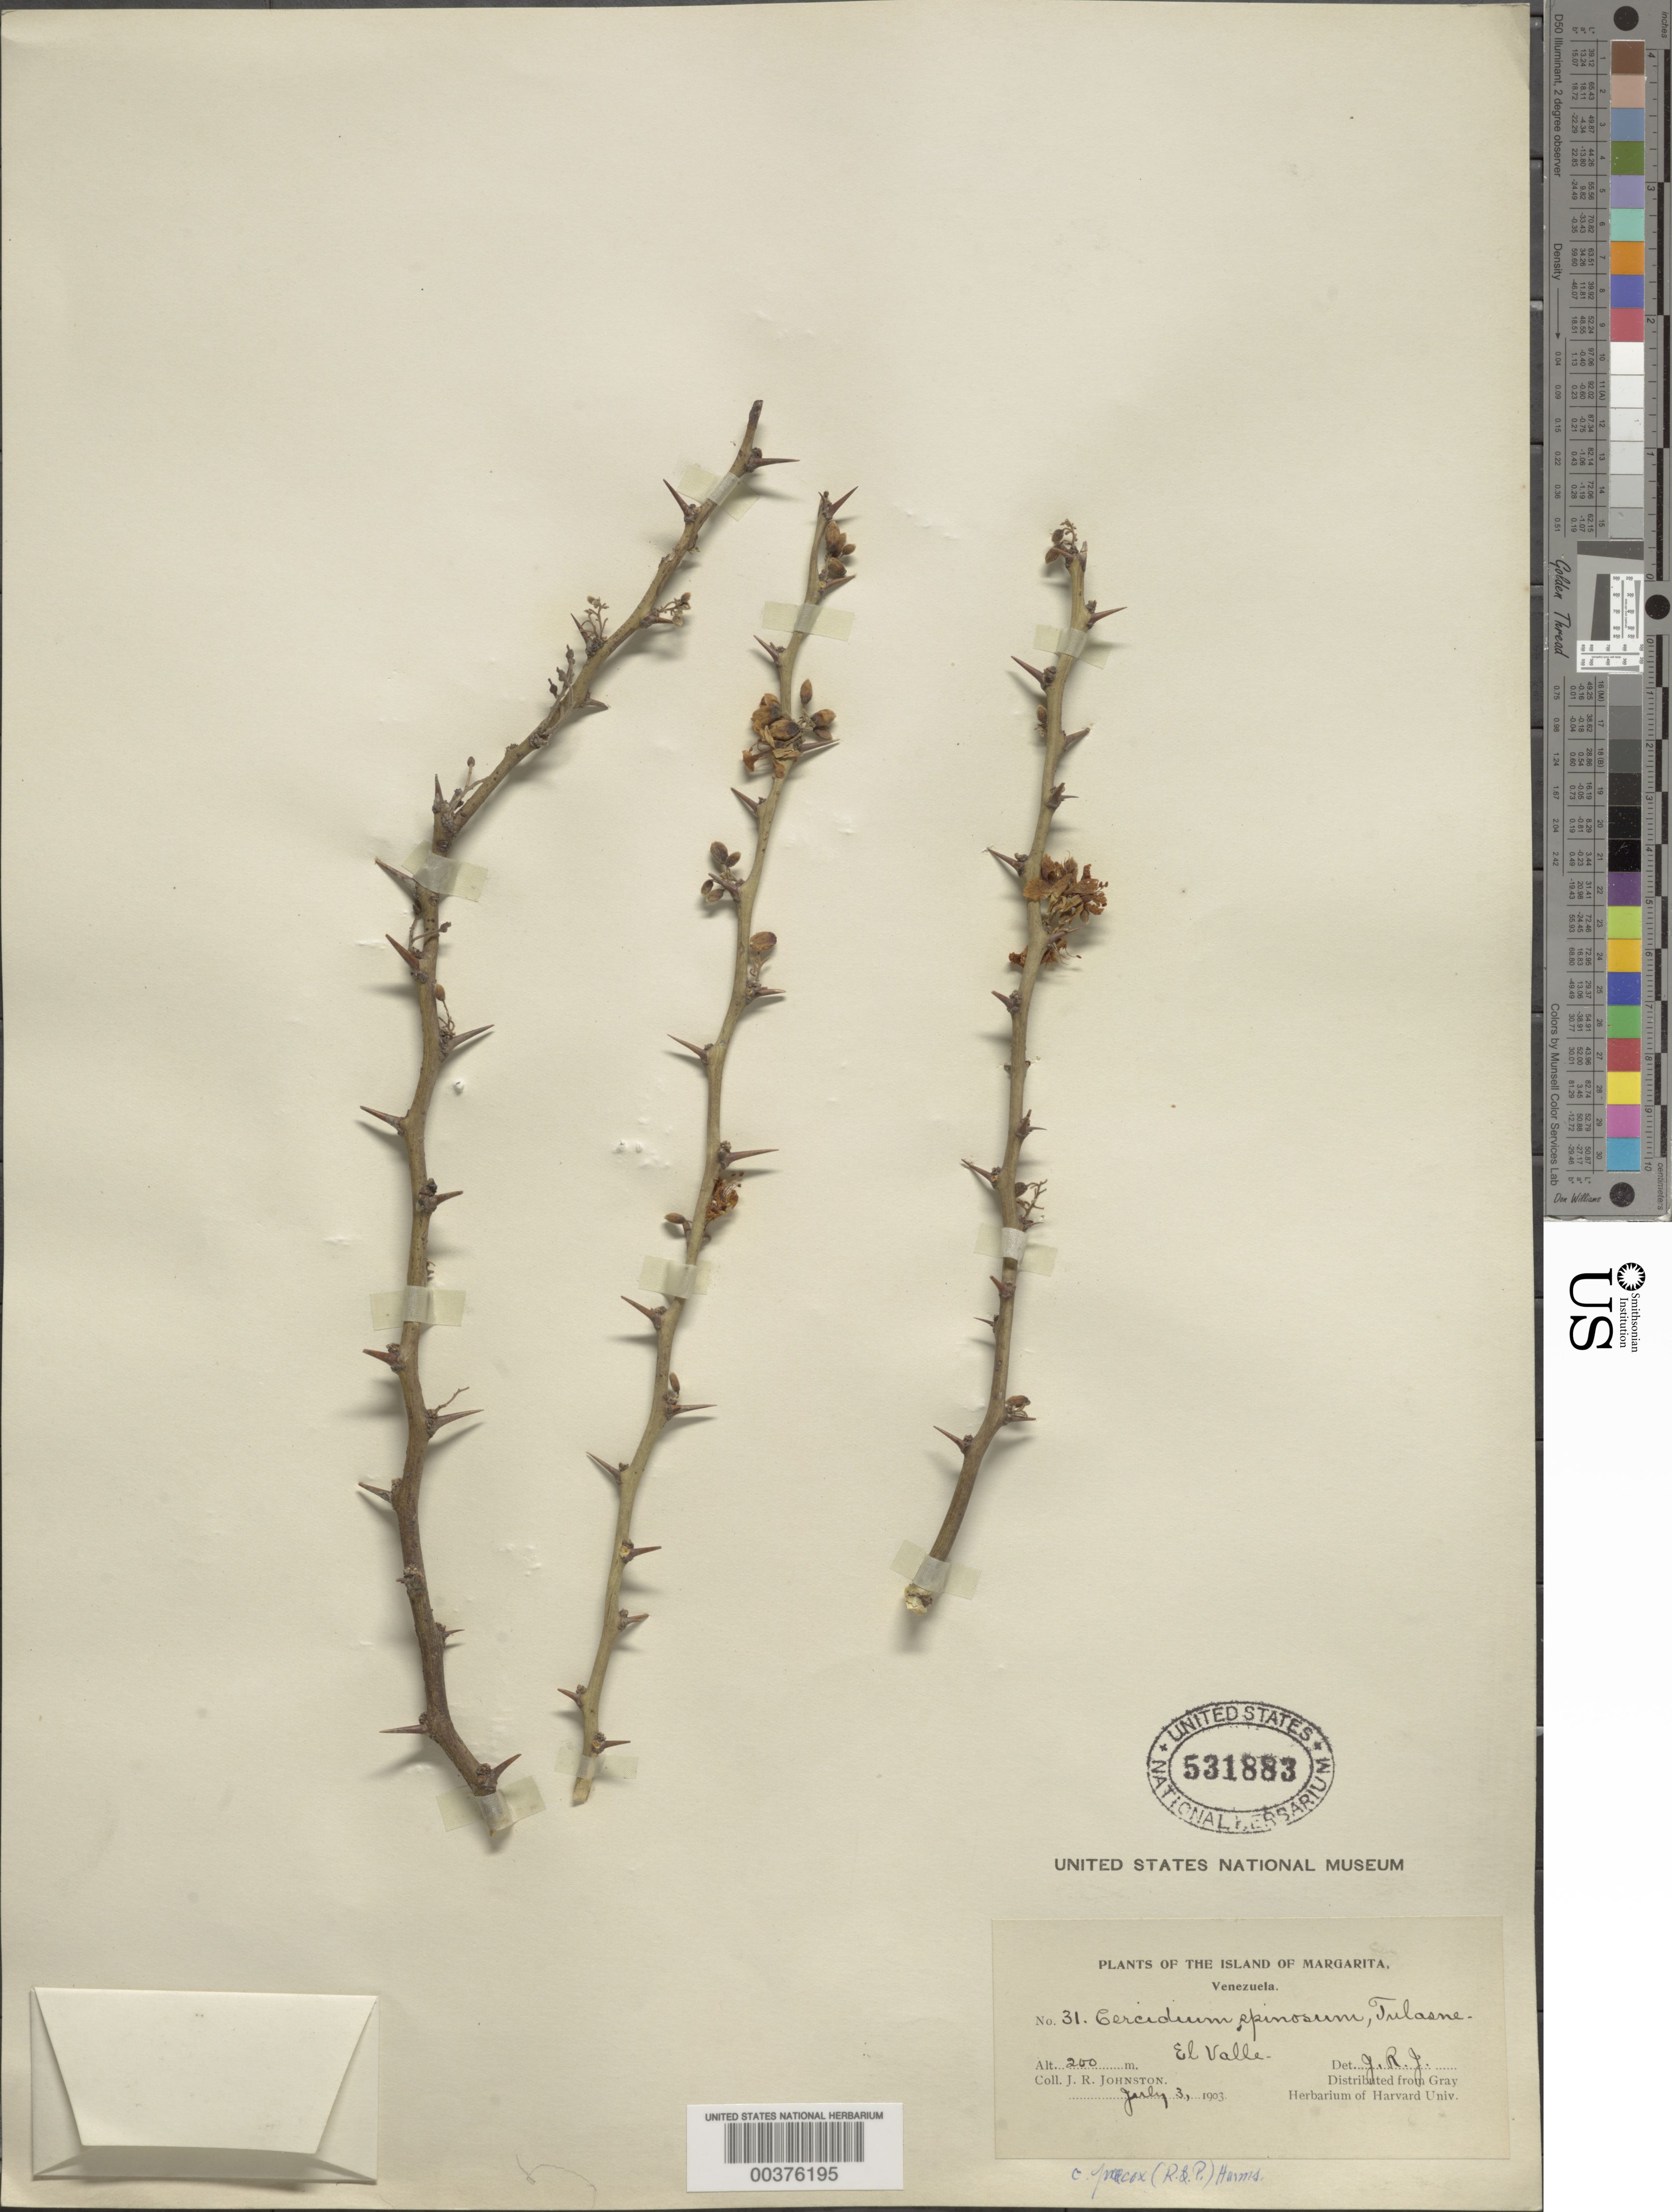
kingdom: Plantae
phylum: Tracheophyta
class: Magnoliopsida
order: Fabales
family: Fabaceae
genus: Parkinsonia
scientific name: Parkinsonia praecox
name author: (Ruiz & Pav.) J.E. Hawkins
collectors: J. Johnston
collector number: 31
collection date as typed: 03 Jul 1903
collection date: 1903-07-03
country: Venezuela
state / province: Nueva Esparta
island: Margarita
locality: Margarita i.; el valle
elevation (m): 200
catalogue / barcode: US 531883